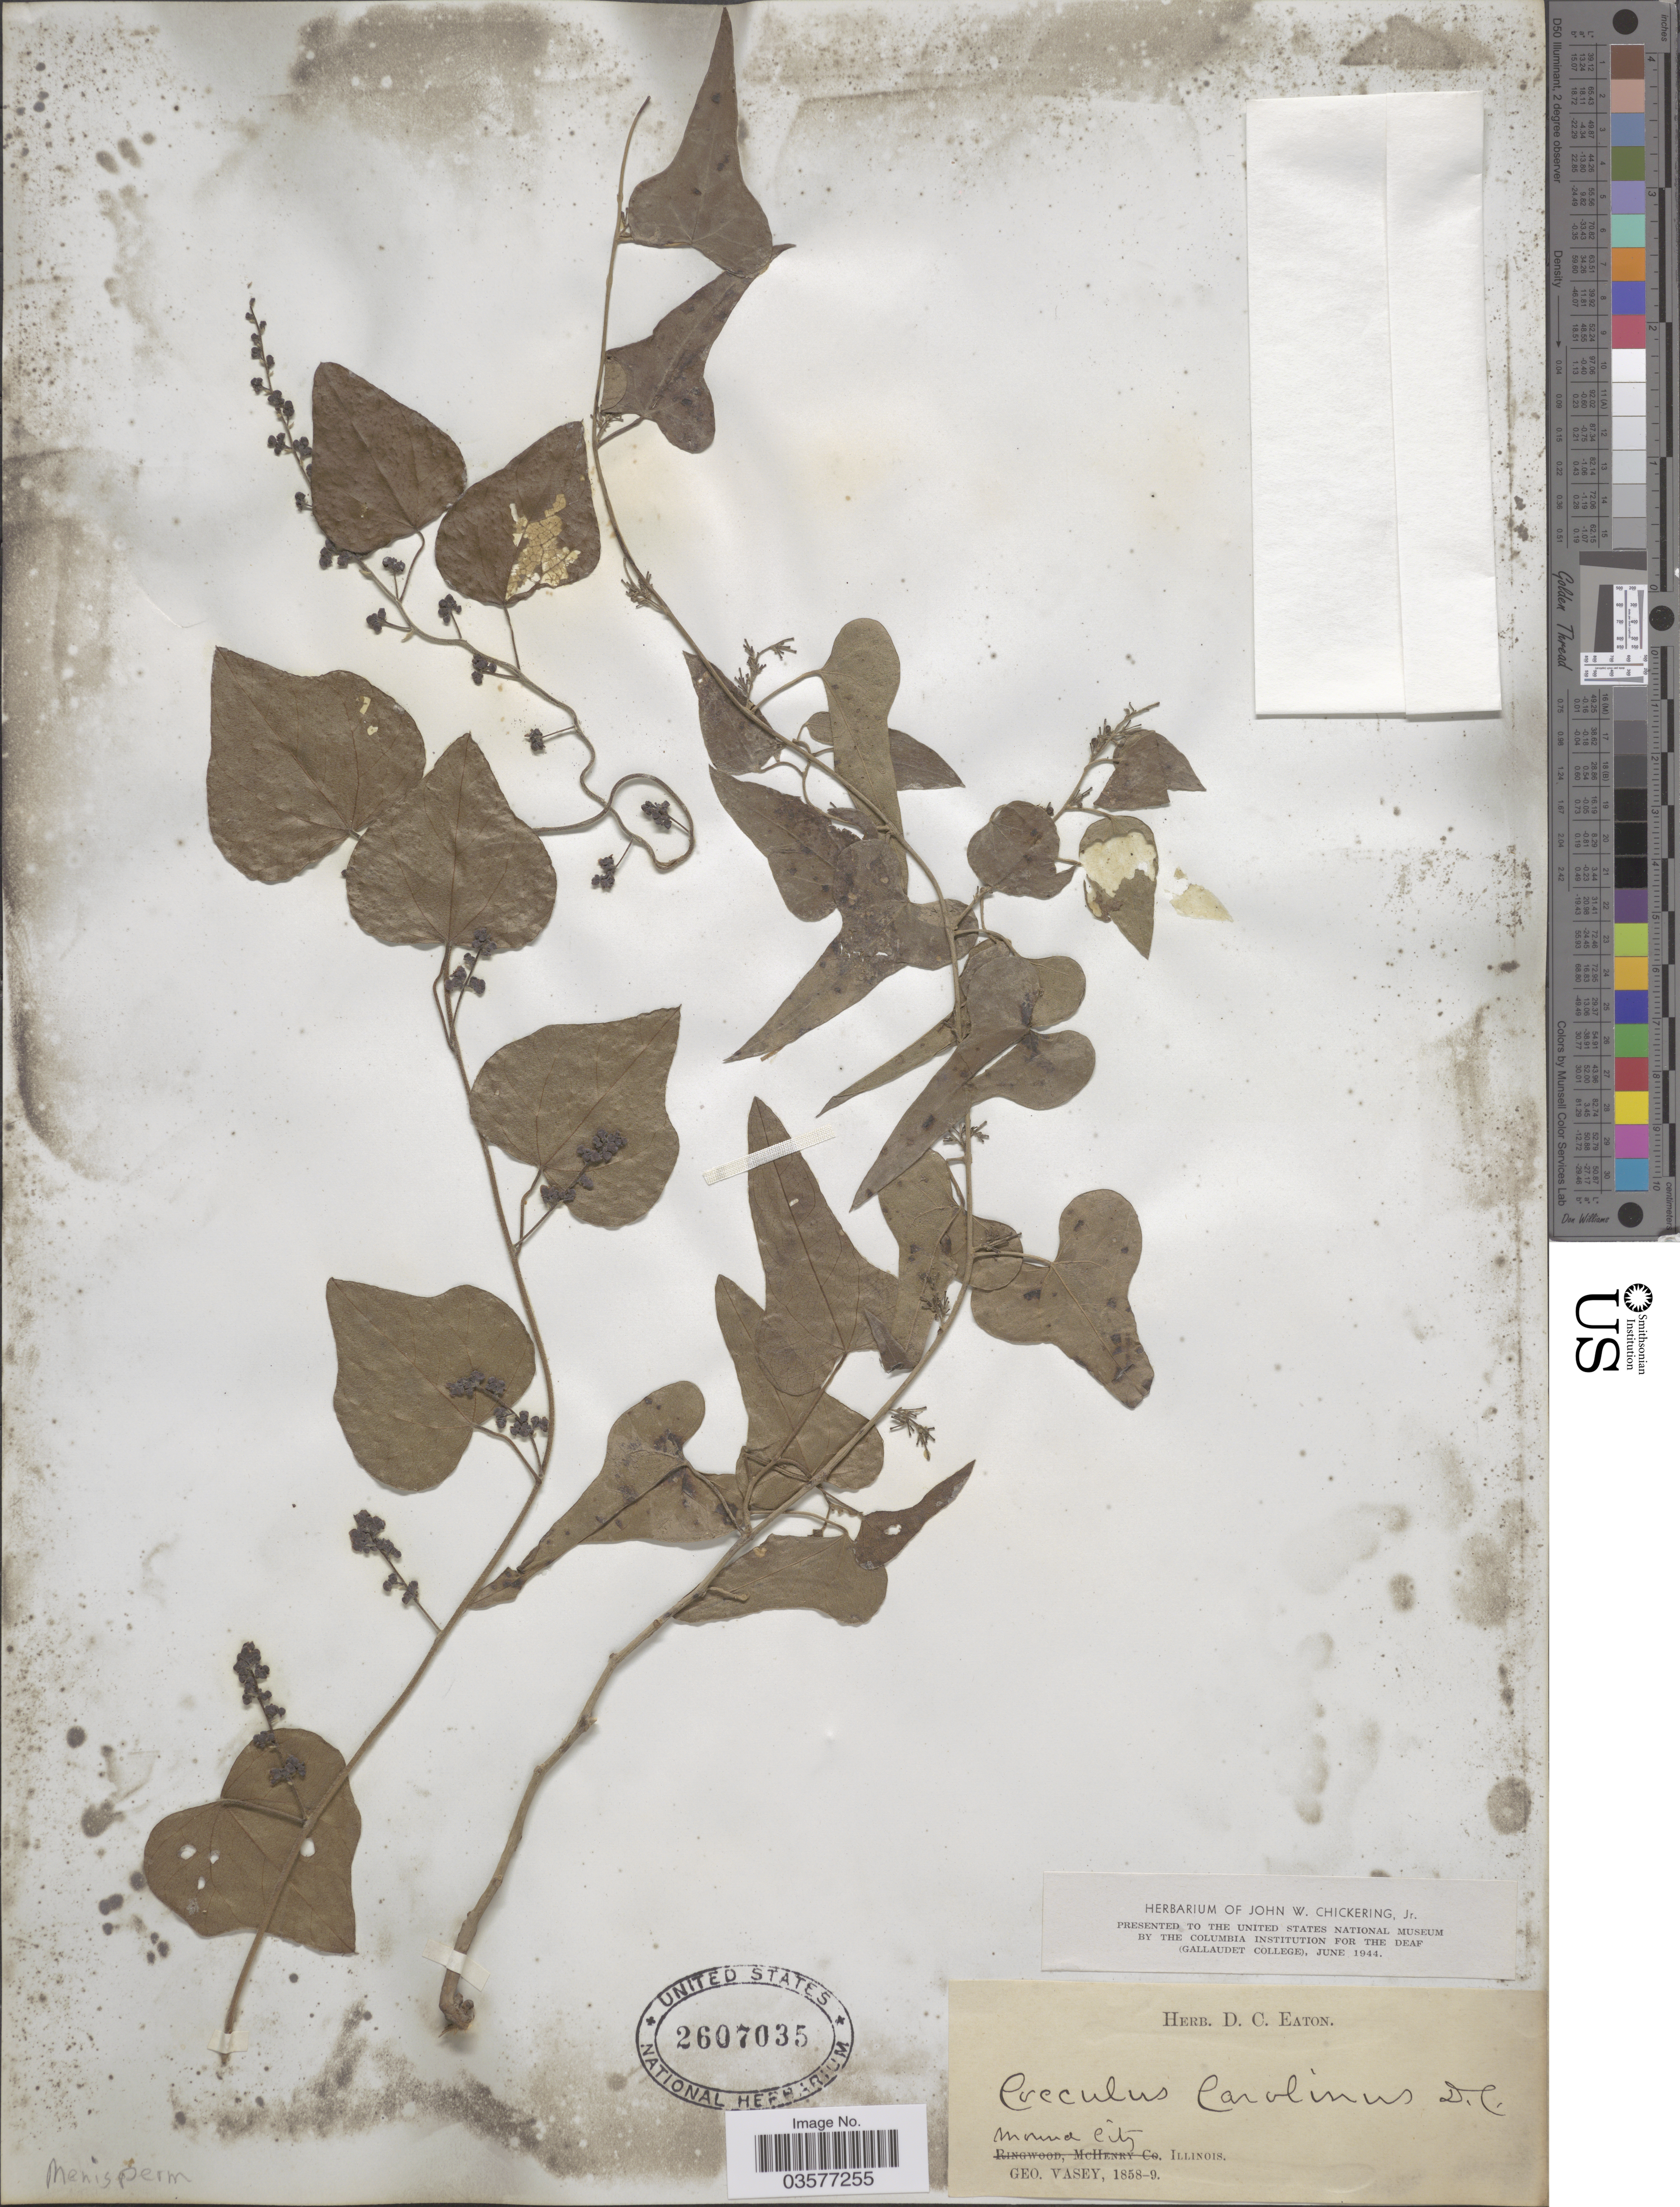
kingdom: Plantae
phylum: Tracheophyta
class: Magnoliopsida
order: Ranunculales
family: Menispermaceae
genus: Cocculus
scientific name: Cocculus carolinus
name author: (L.) DC.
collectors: G. R. Vasey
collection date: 1858/1859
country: United States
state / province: Illinois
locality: Mound City.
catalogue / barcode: US 2607035